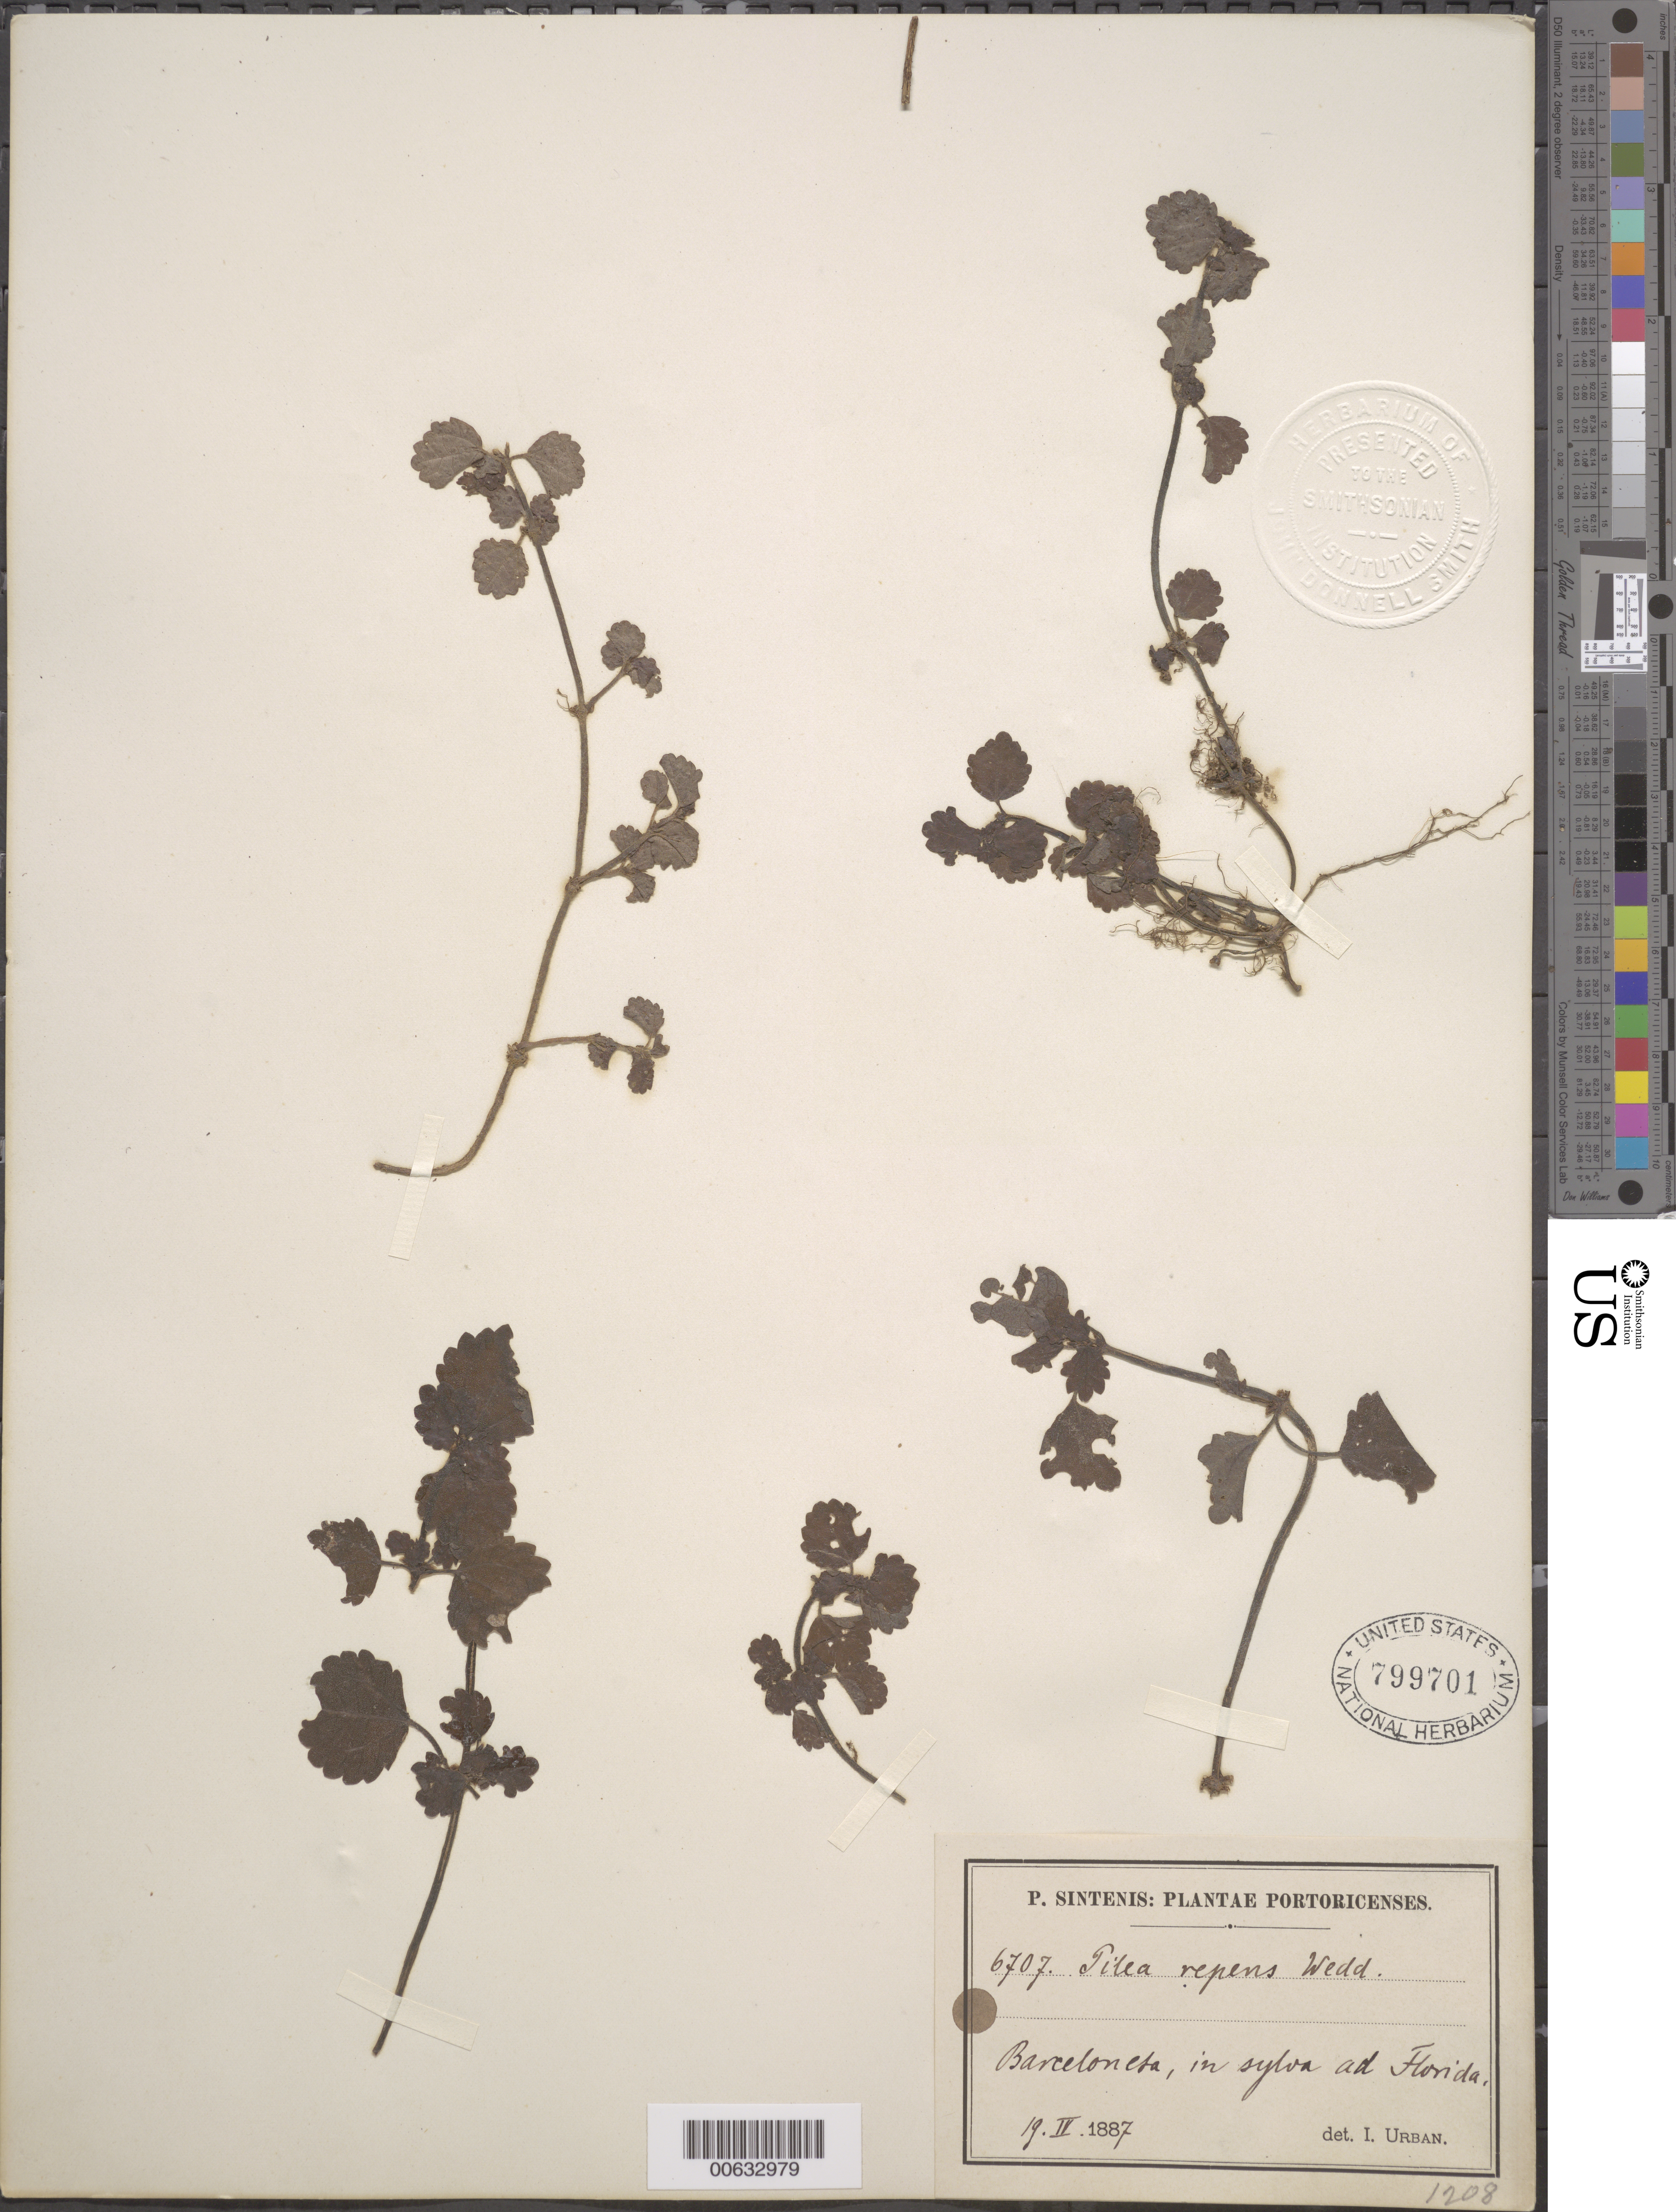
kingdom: Plantae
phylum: Tracheophyta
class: Magnoliopsida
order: Rosales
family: Urticaceae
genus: Pilea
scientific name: Pilea repens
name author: (Sw.) Wedd.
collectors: P. Sintenis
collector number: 6707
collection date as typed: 19 Apr 1887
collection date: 1887-04-19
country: Puerto Rico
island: Greater Antilles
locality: Barceloneta, in sylva ad Florida.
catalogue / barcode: US 799701